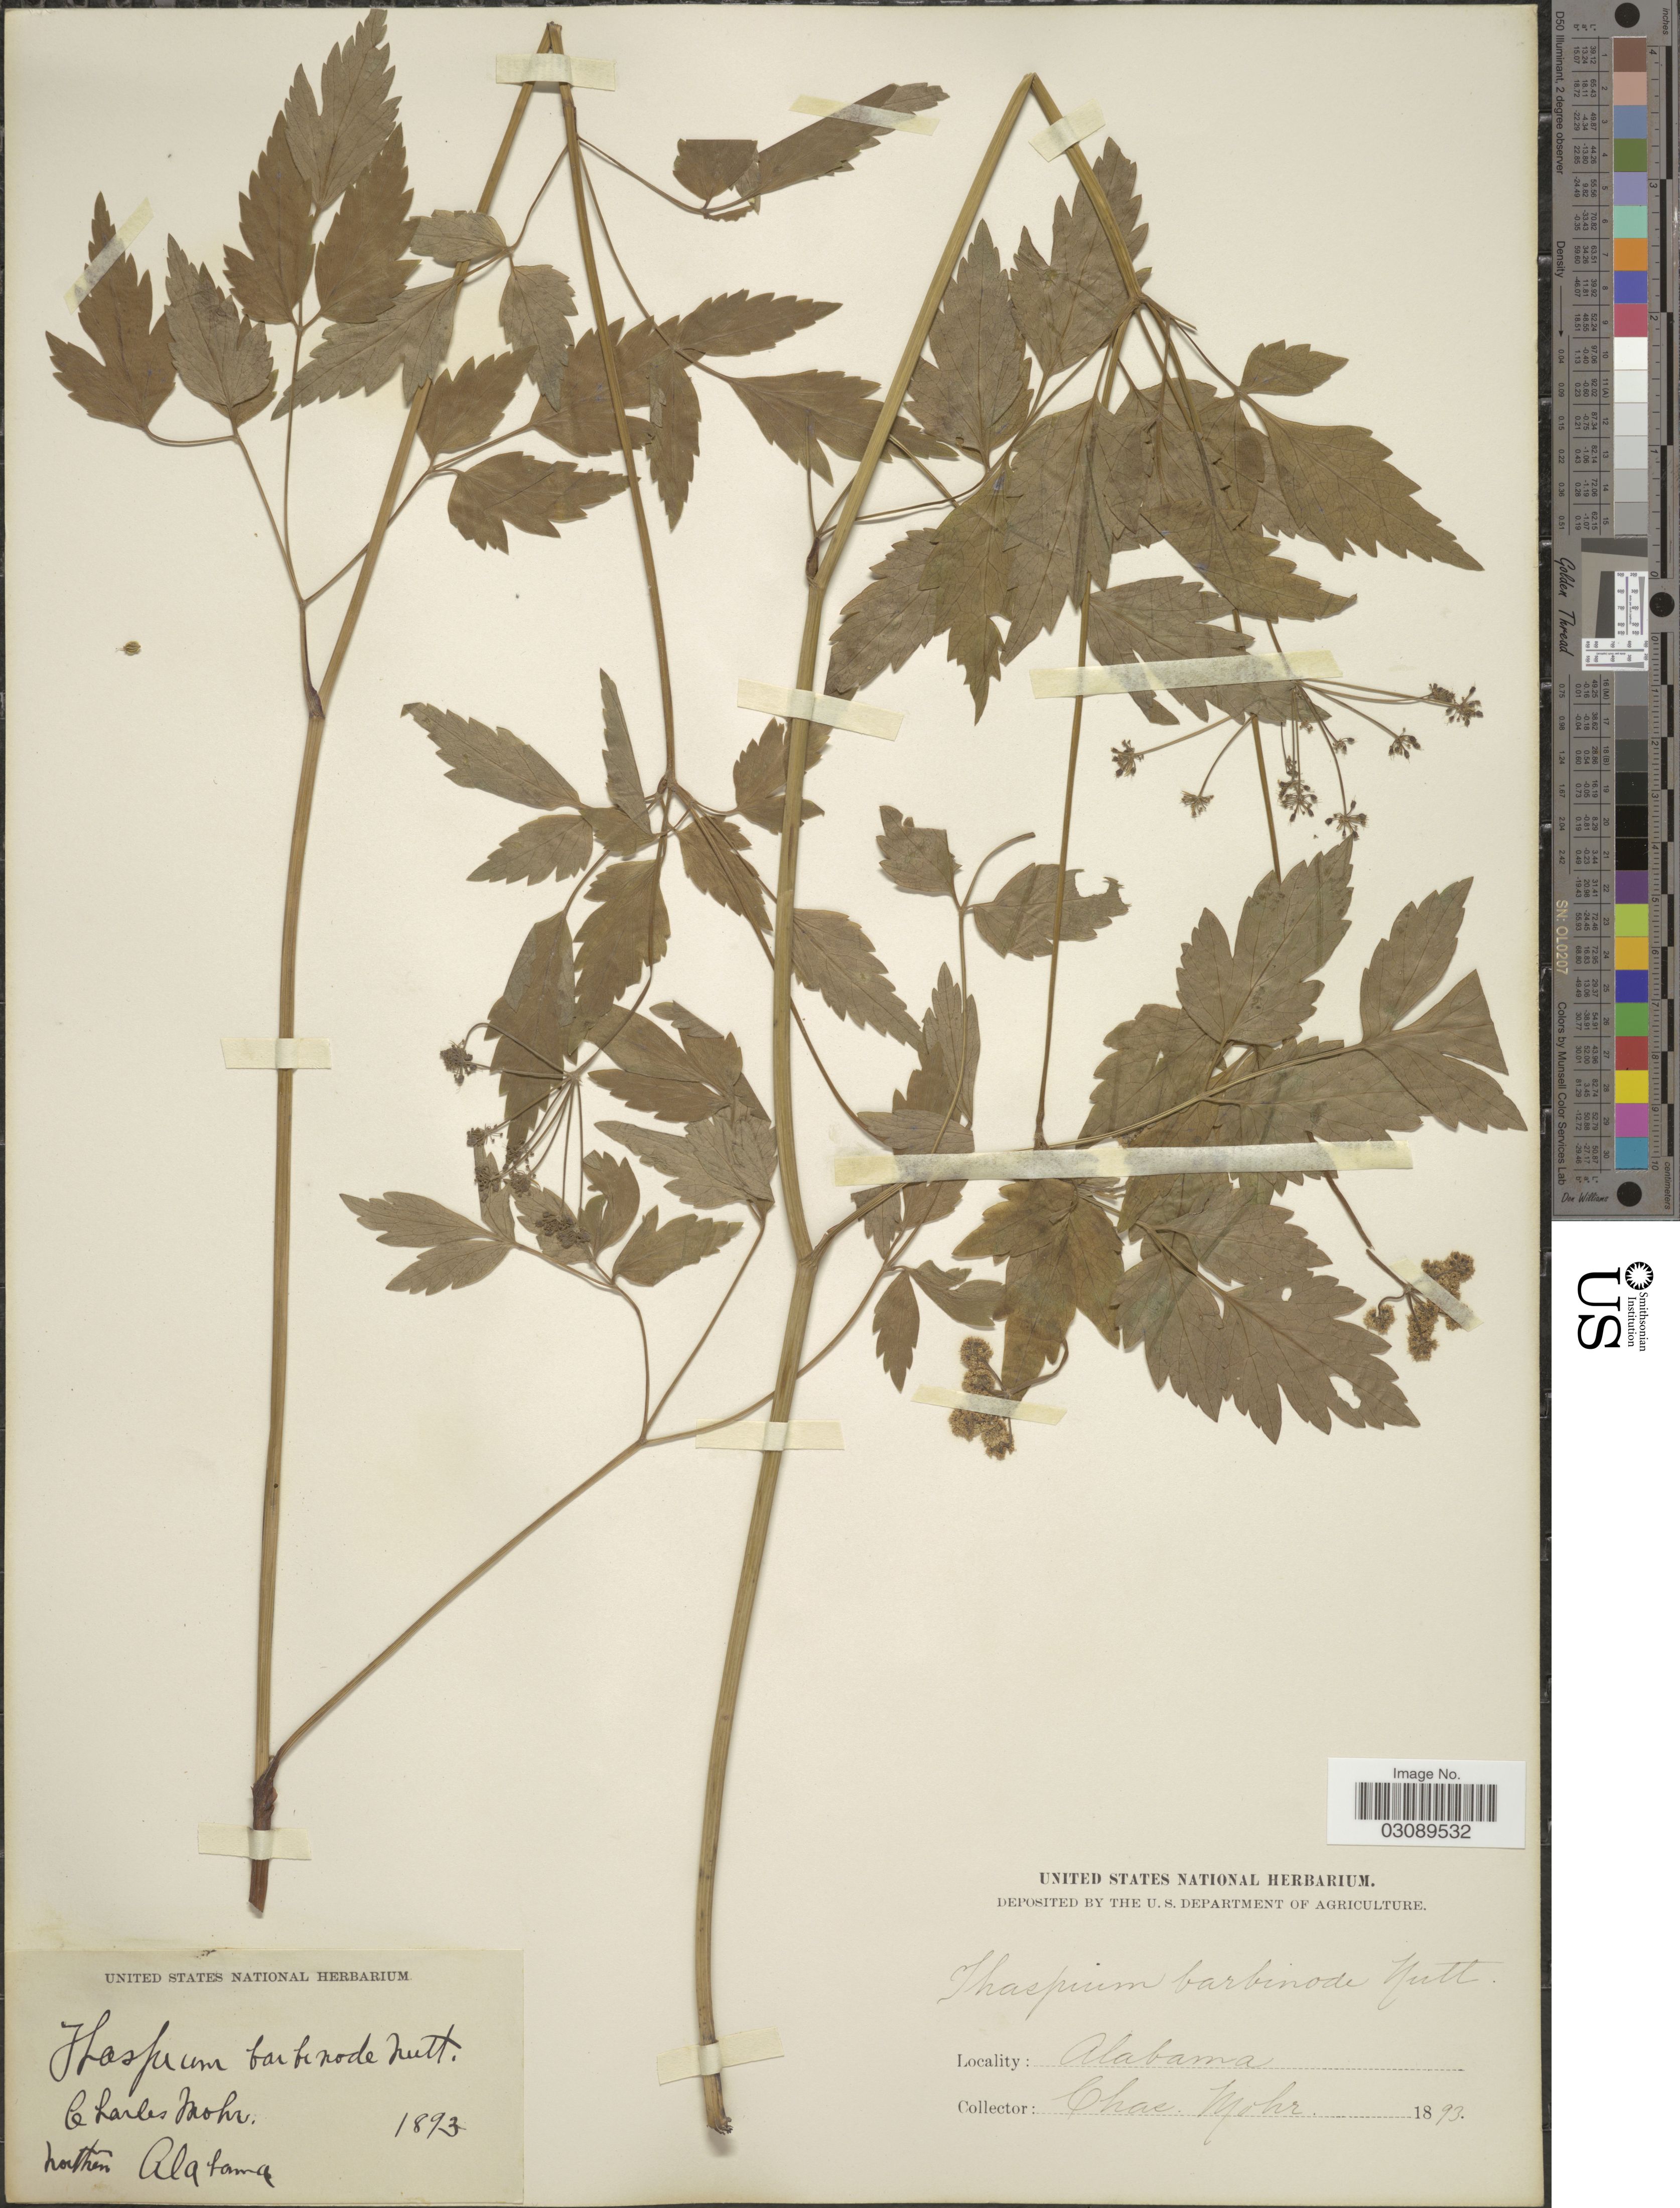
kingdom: Plantae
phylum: Tracheophyta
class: Magnoliopsida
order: Apiales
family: Apiaceae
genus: Thaspium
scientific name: Thaspium barbinode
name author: (Michx.) Nutt.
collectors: Mohr, C. T. (herbarium)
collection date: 1893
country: United States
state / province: Alabama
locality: Northern Alabama.